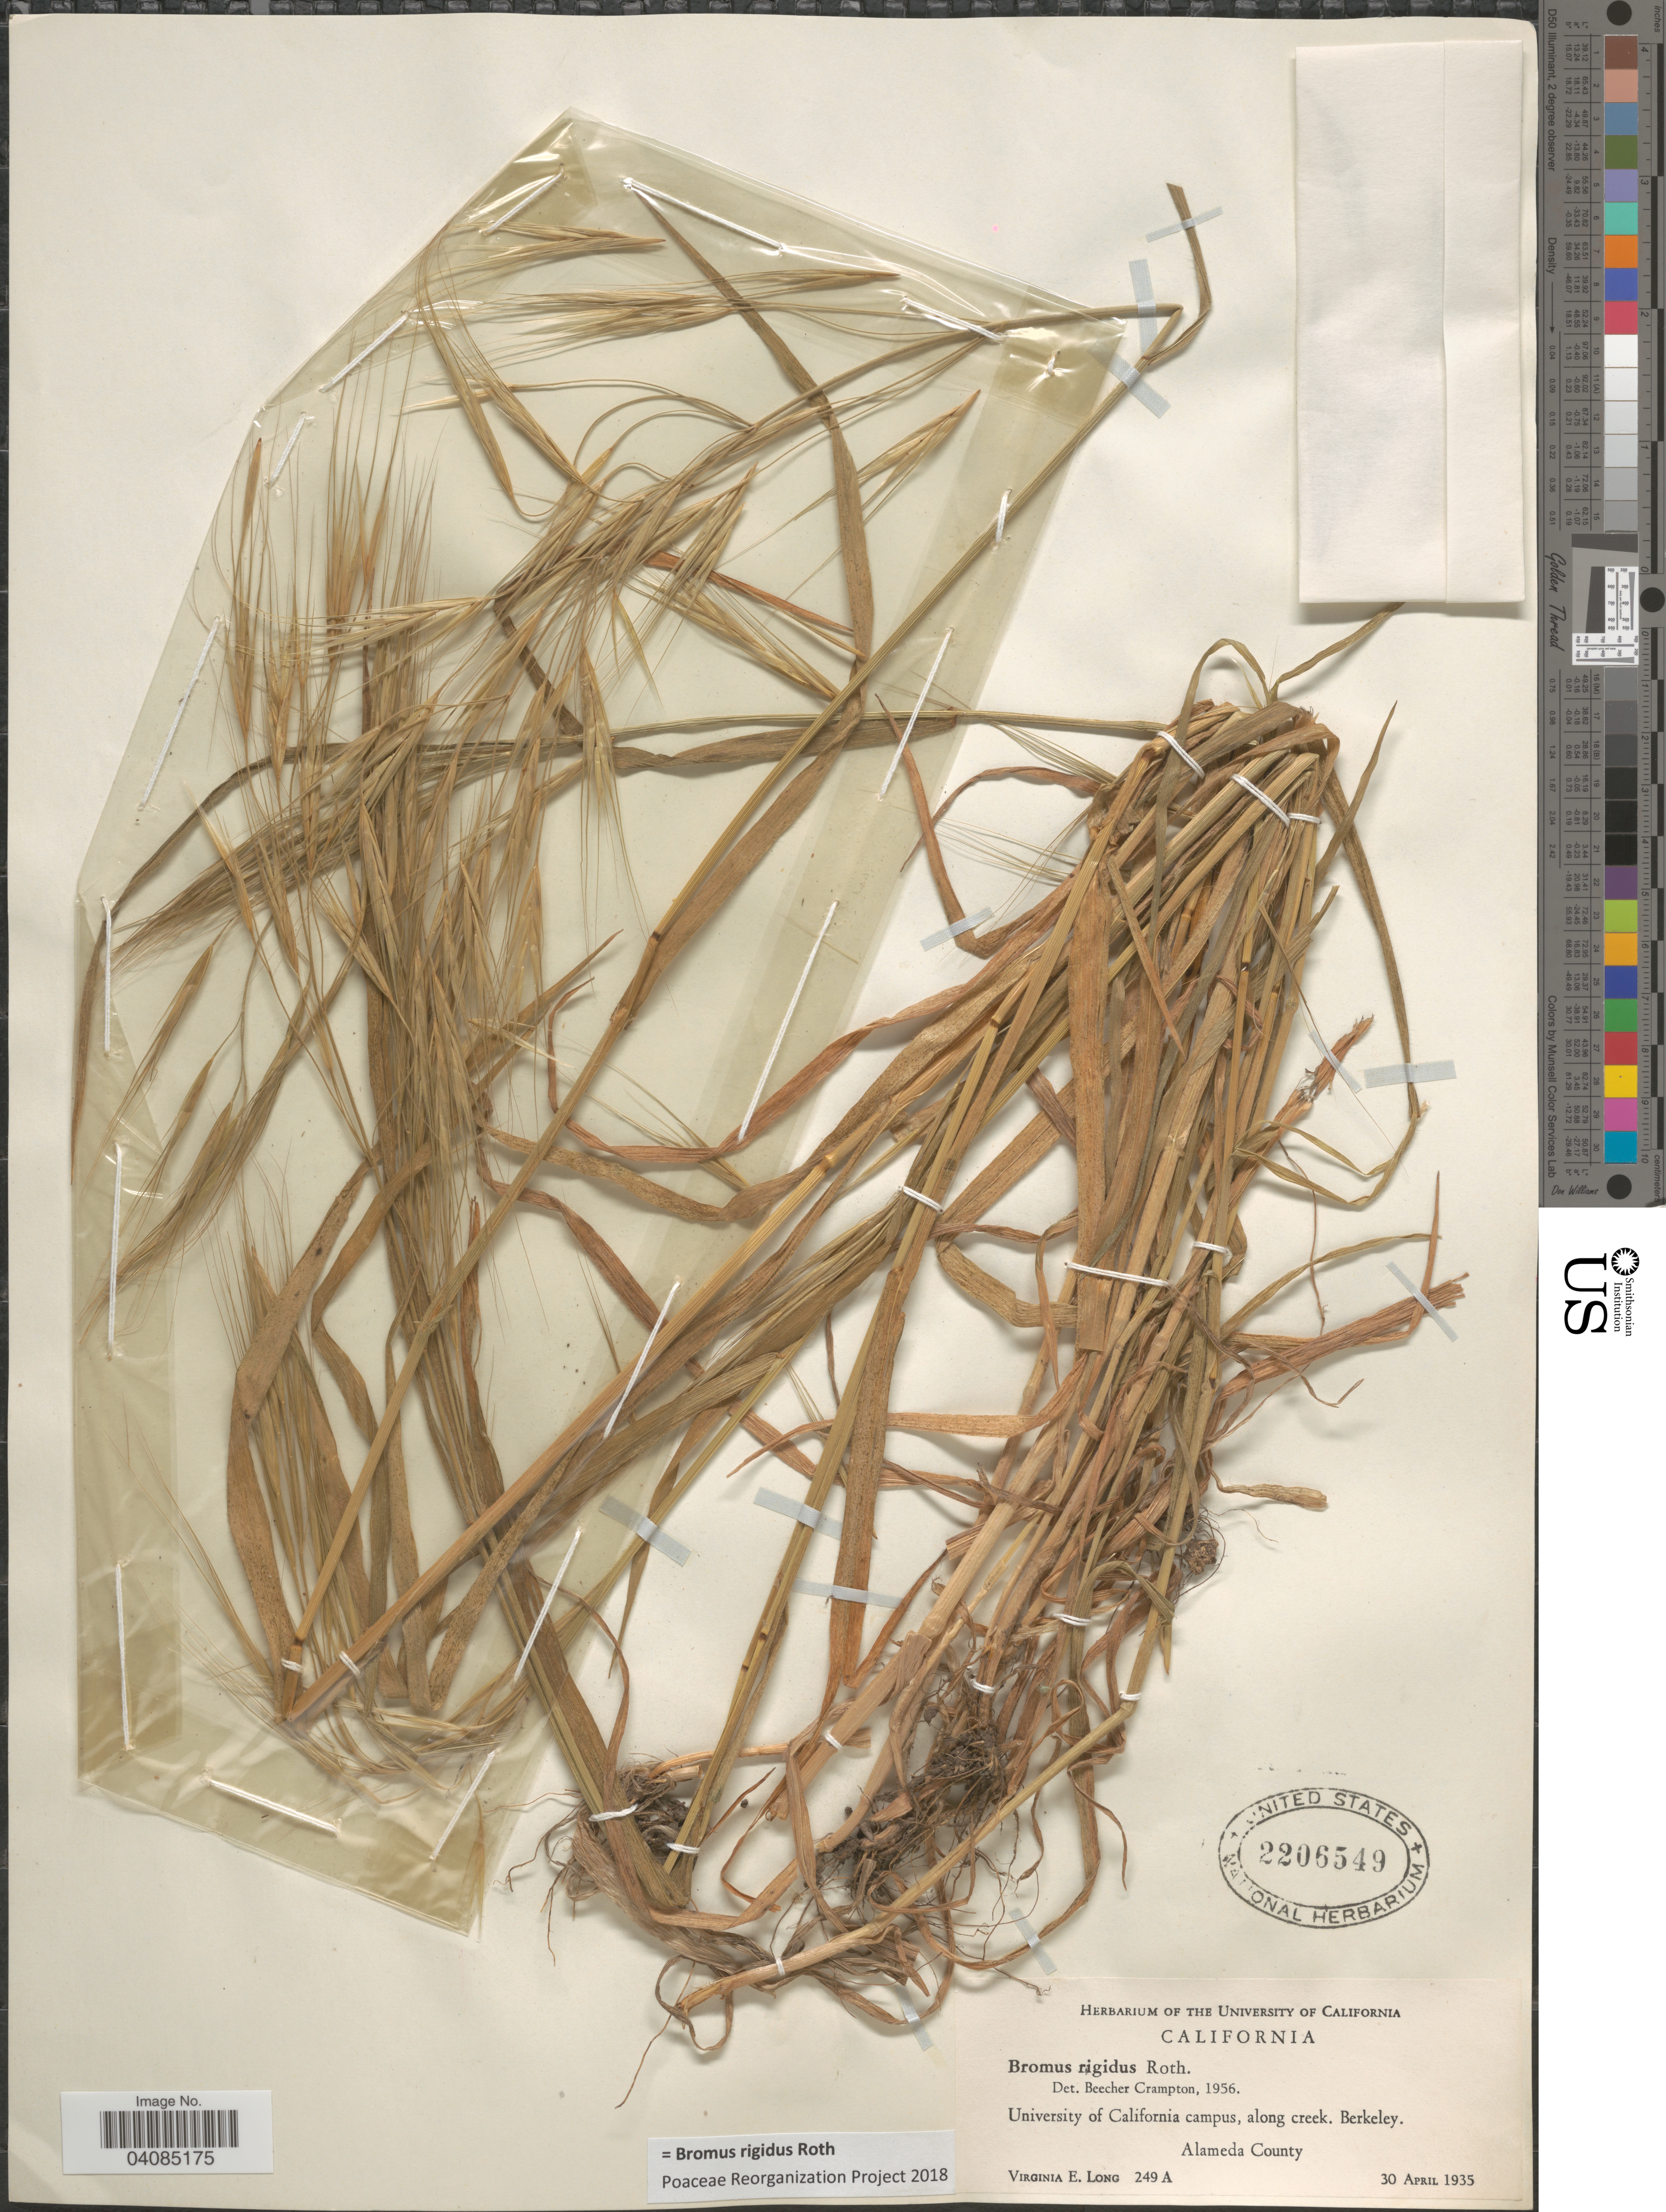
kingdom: Plantae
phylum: Tracheophyta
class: Liliopsida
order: Poales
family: Poaceae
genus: Bromus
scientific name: Bromus rigidus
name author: Roth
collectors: V. Long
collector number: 249A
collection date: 1935-04-30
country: United States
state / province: California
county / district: Alameda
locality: University of California campus, along creek. Berkeley. Alameda County.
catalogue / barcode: US 2206549